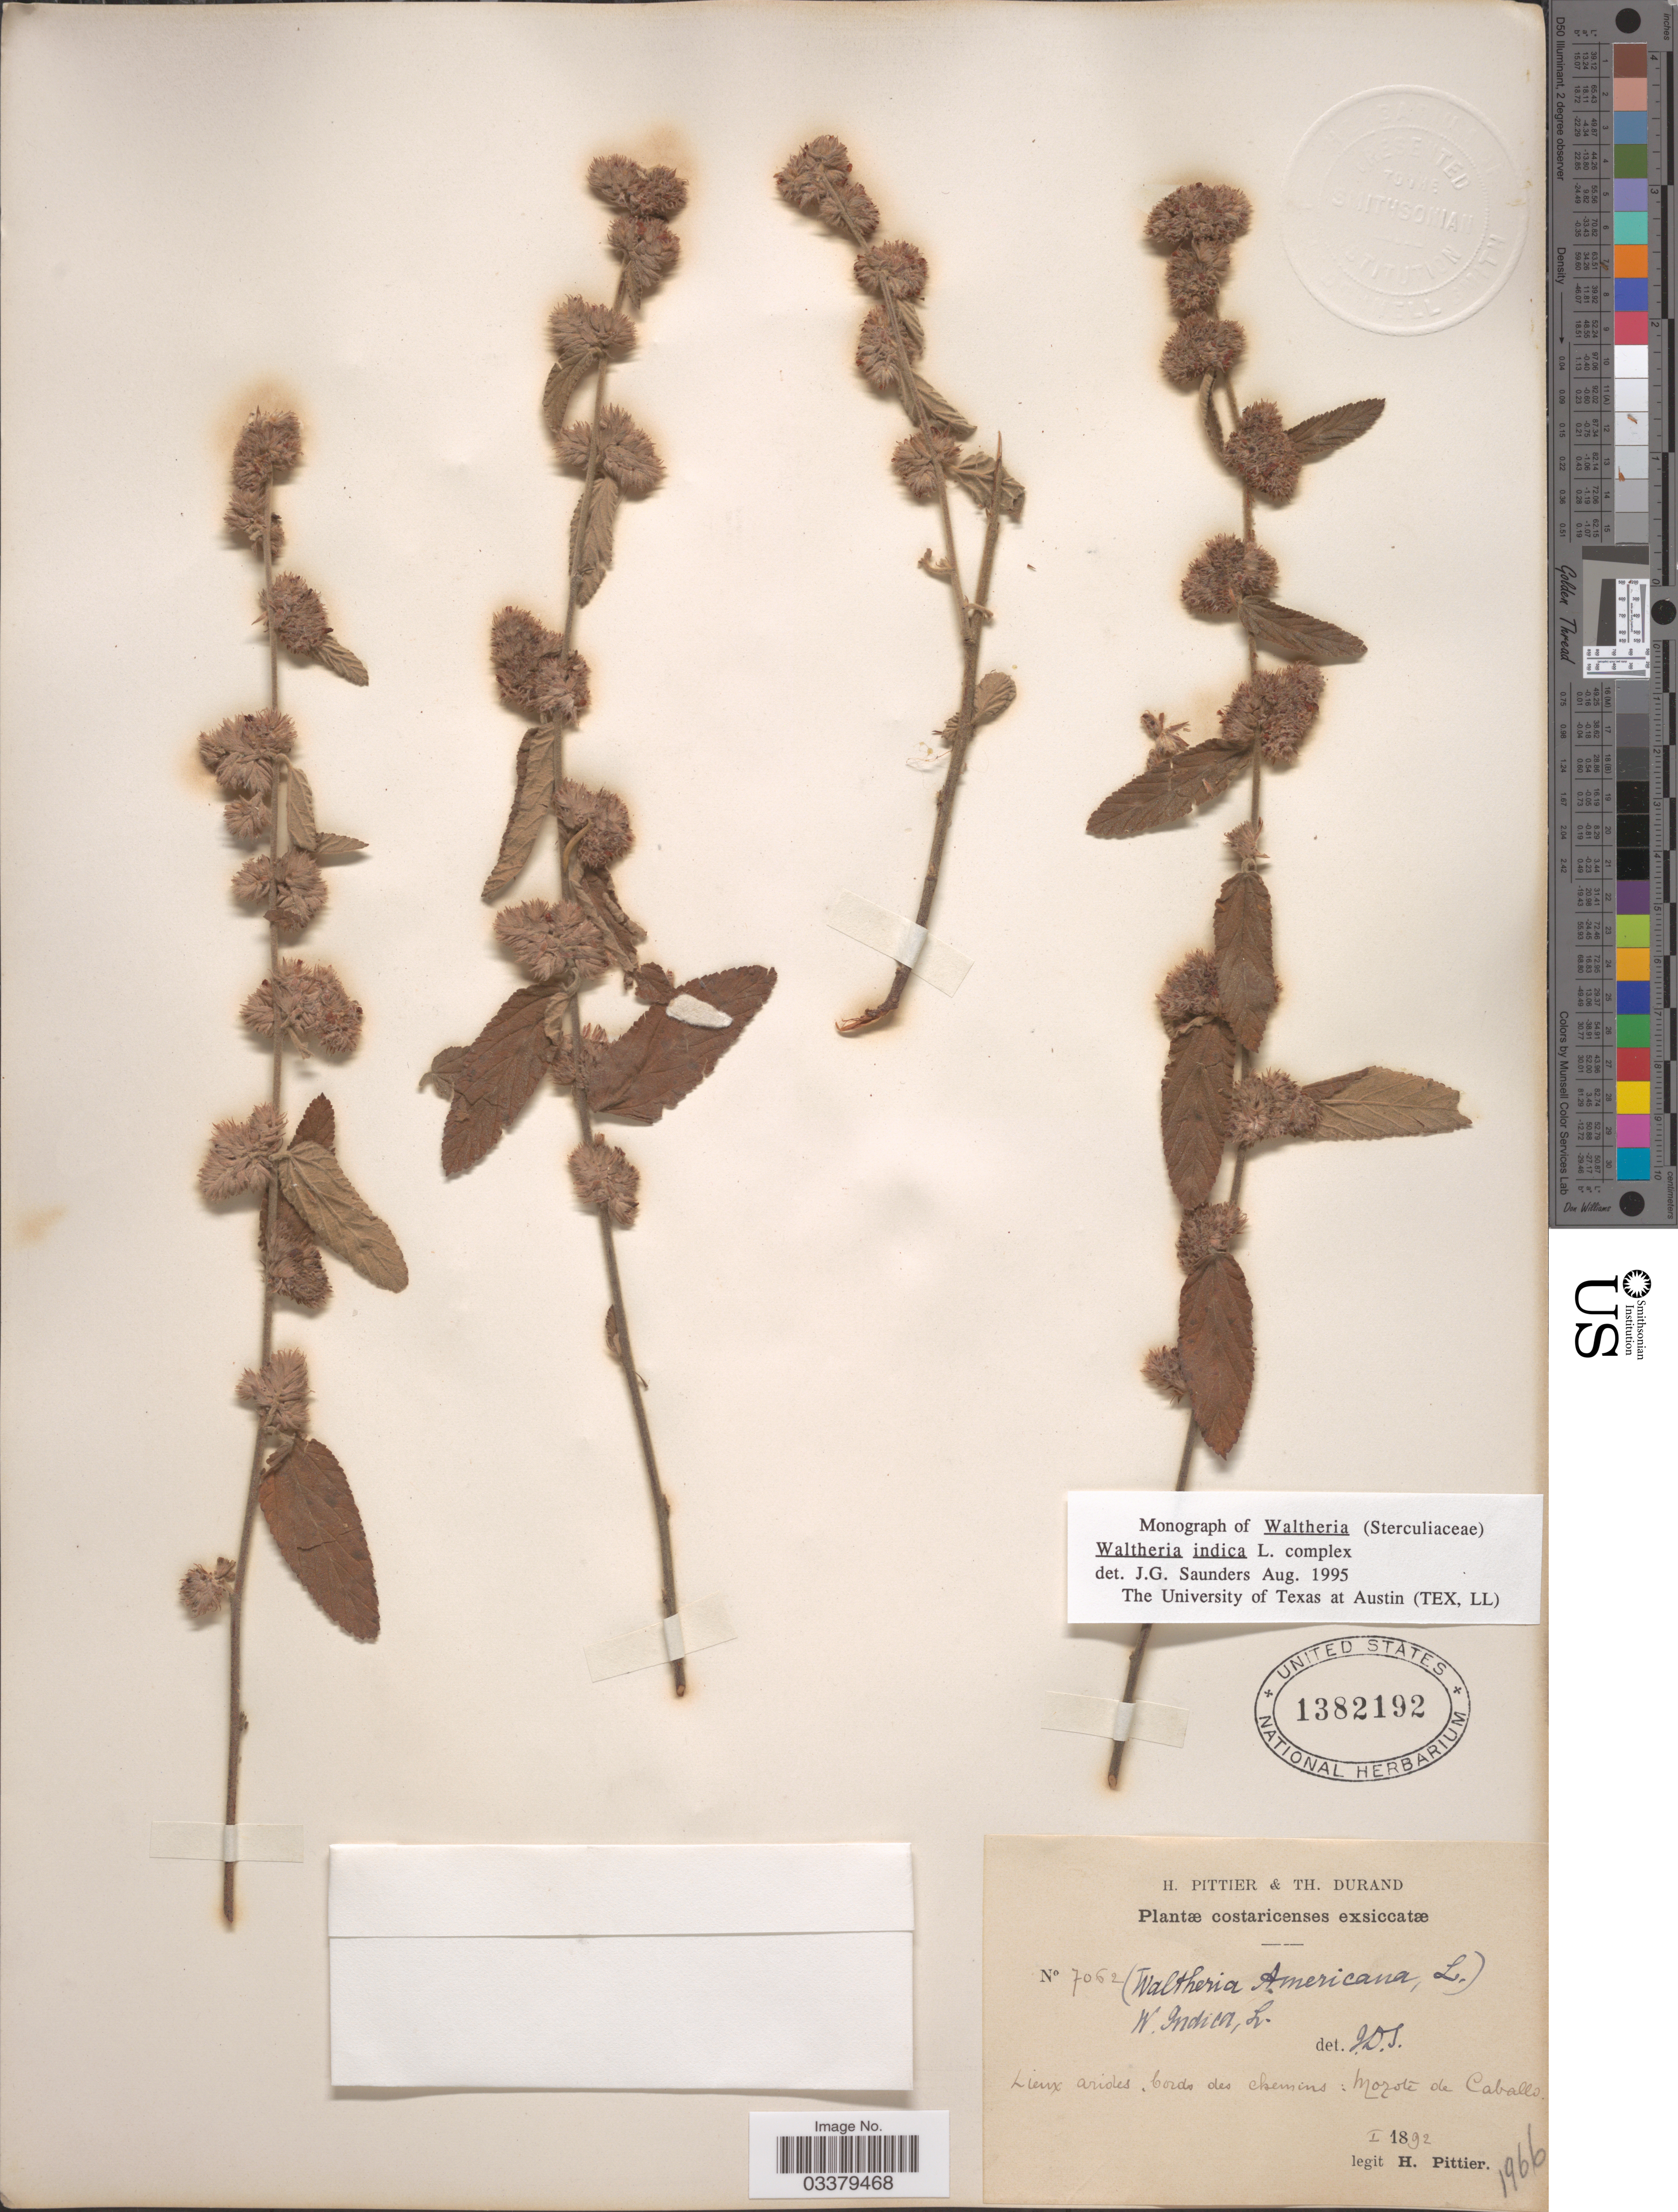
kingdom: Plantae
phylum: Tracheophyta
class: Magnoliopsida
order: Malvales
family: Malvaceae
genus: Waltheria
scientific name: Waltheria indica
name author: L.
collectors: H. F. Pittier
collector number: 7062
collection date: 1892-01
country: Costa Rica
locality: Lieux arides, bords des chemins: Morote de Caballo.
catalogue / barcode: US 1382192